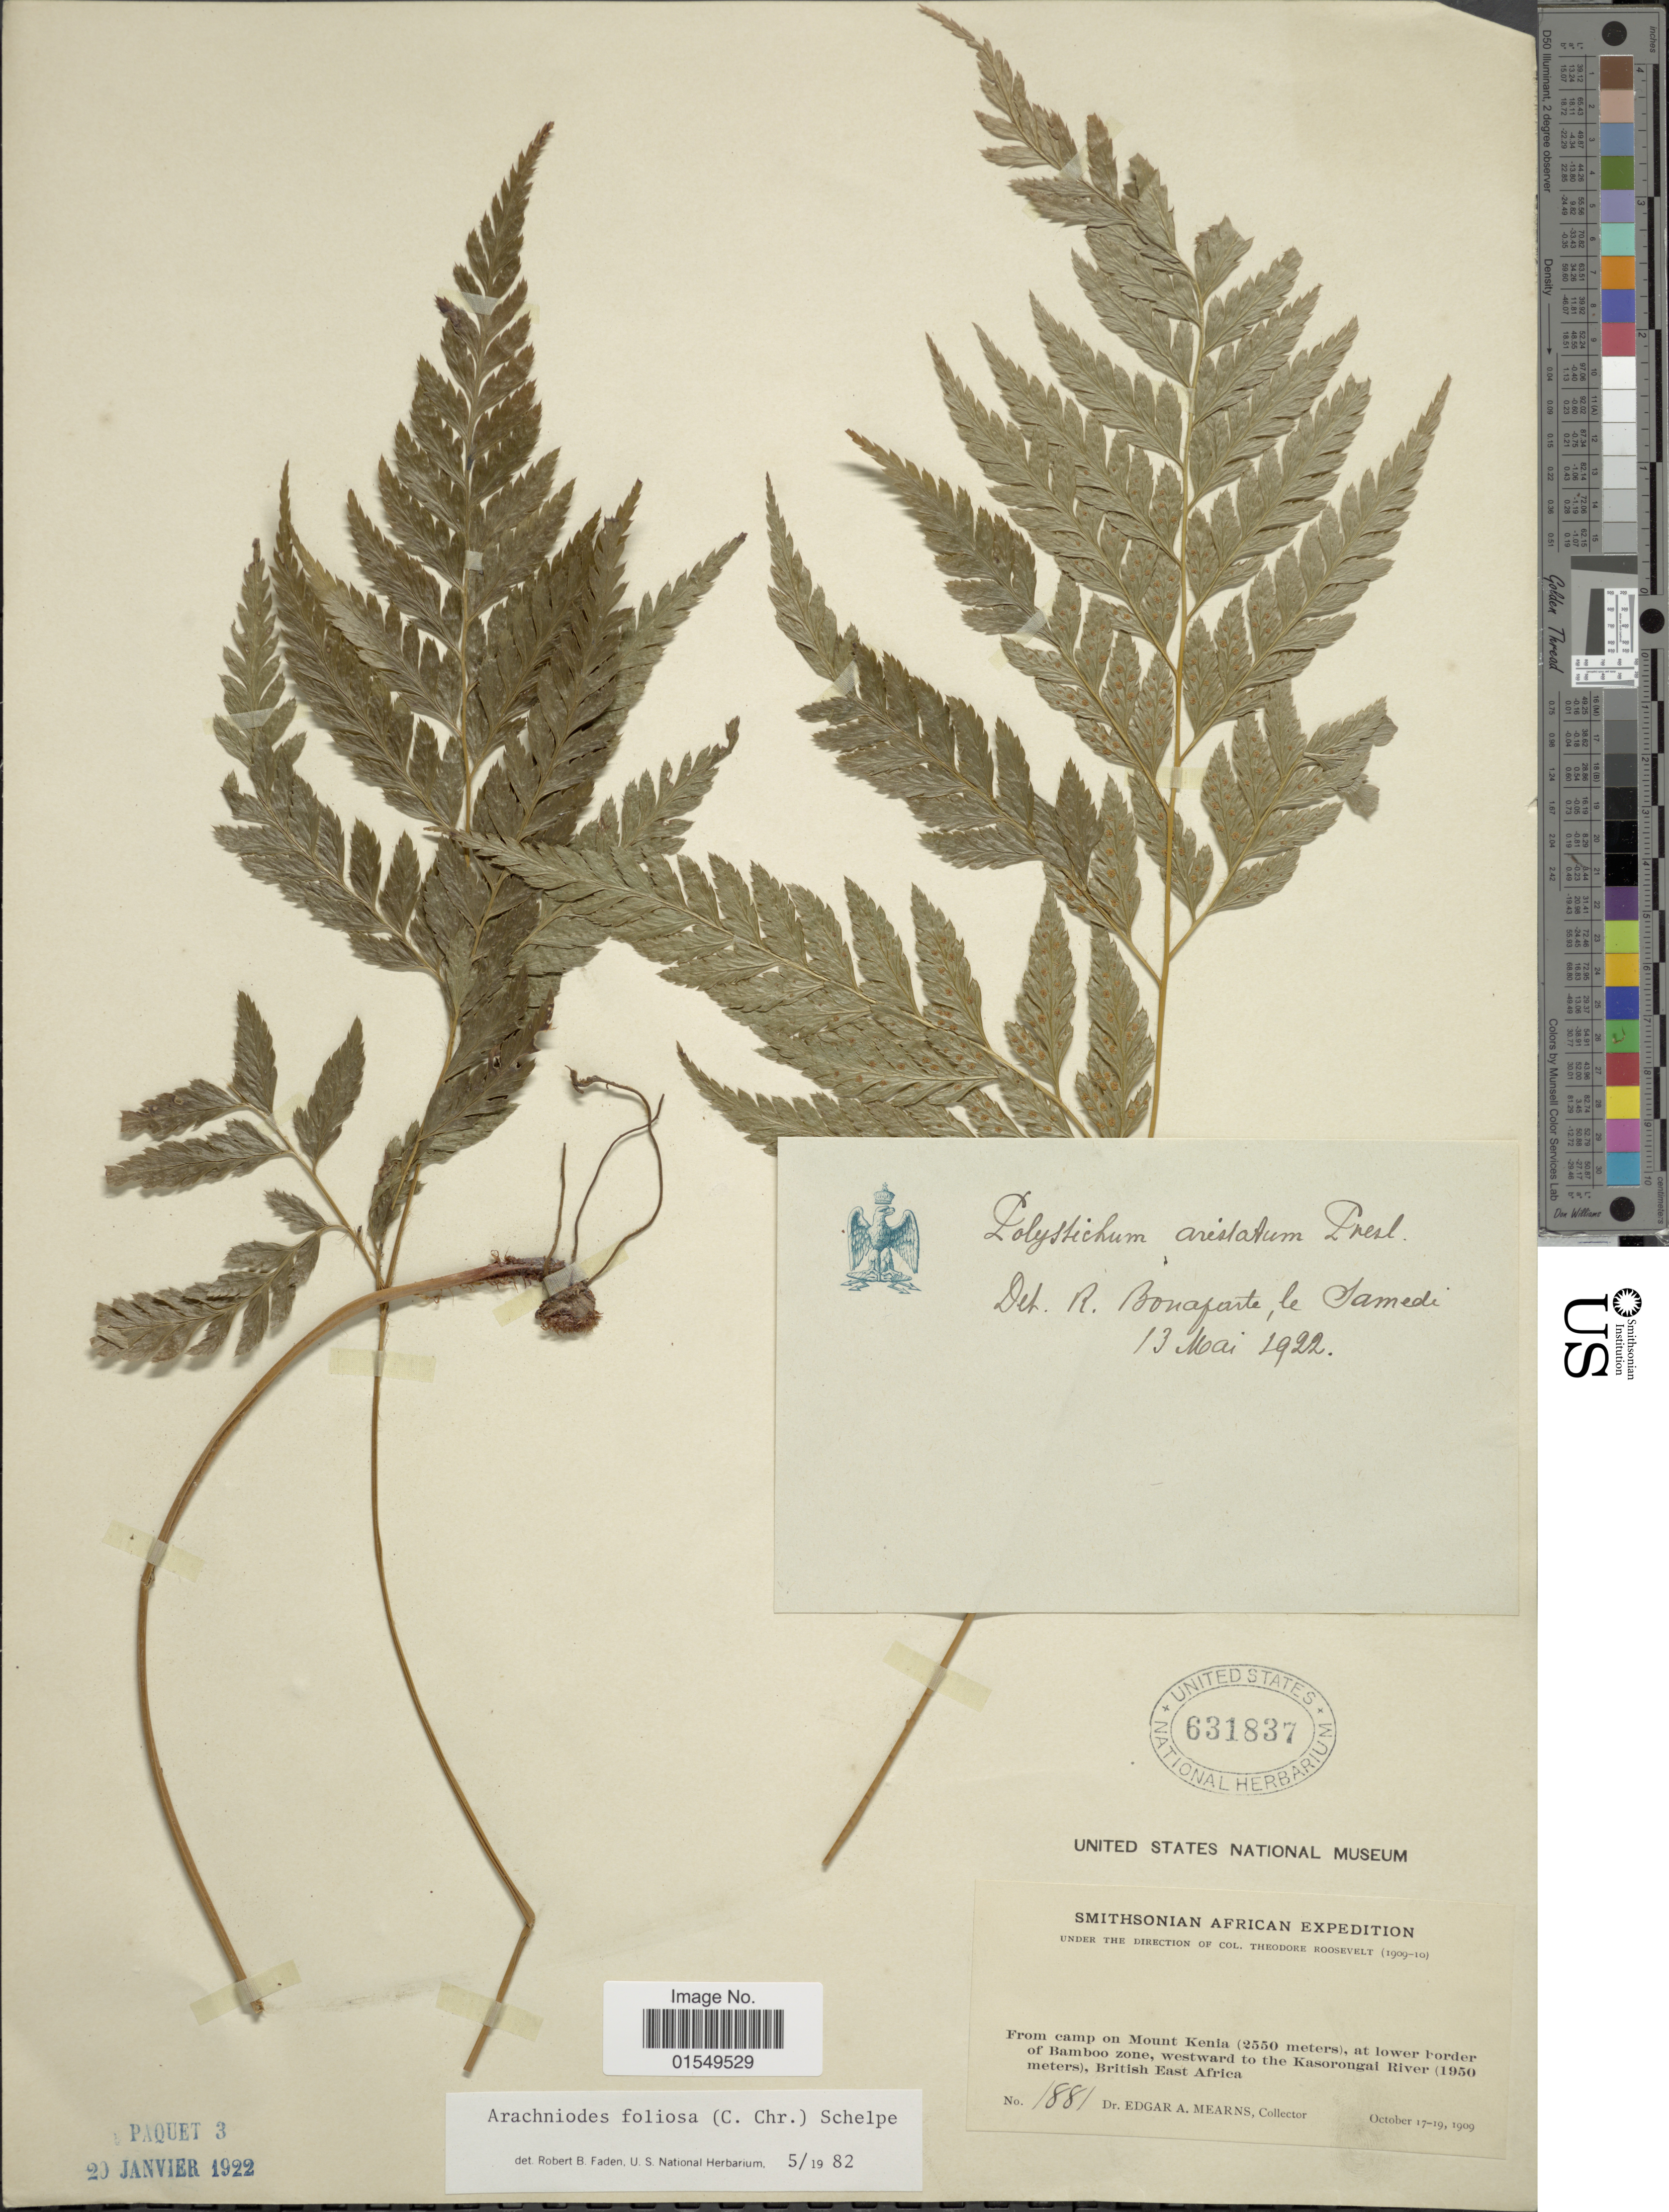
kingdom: Plantae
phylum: Tracheophyta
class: Polypodiopsida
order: Polypodiales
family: Dryopteridaceae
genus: Arachniodes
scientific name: Arachniodes foliosa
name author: (C. Chr.) Schelpe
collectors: E. A. Mearns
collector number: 1881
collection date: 1909-10-17/1909-10-19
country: Kenya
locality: From camp on Mount Kenia, at lower border of Bamboo zone, westward to the Kasorongai River, British East Africa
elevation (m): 1950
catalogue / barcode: US 631837